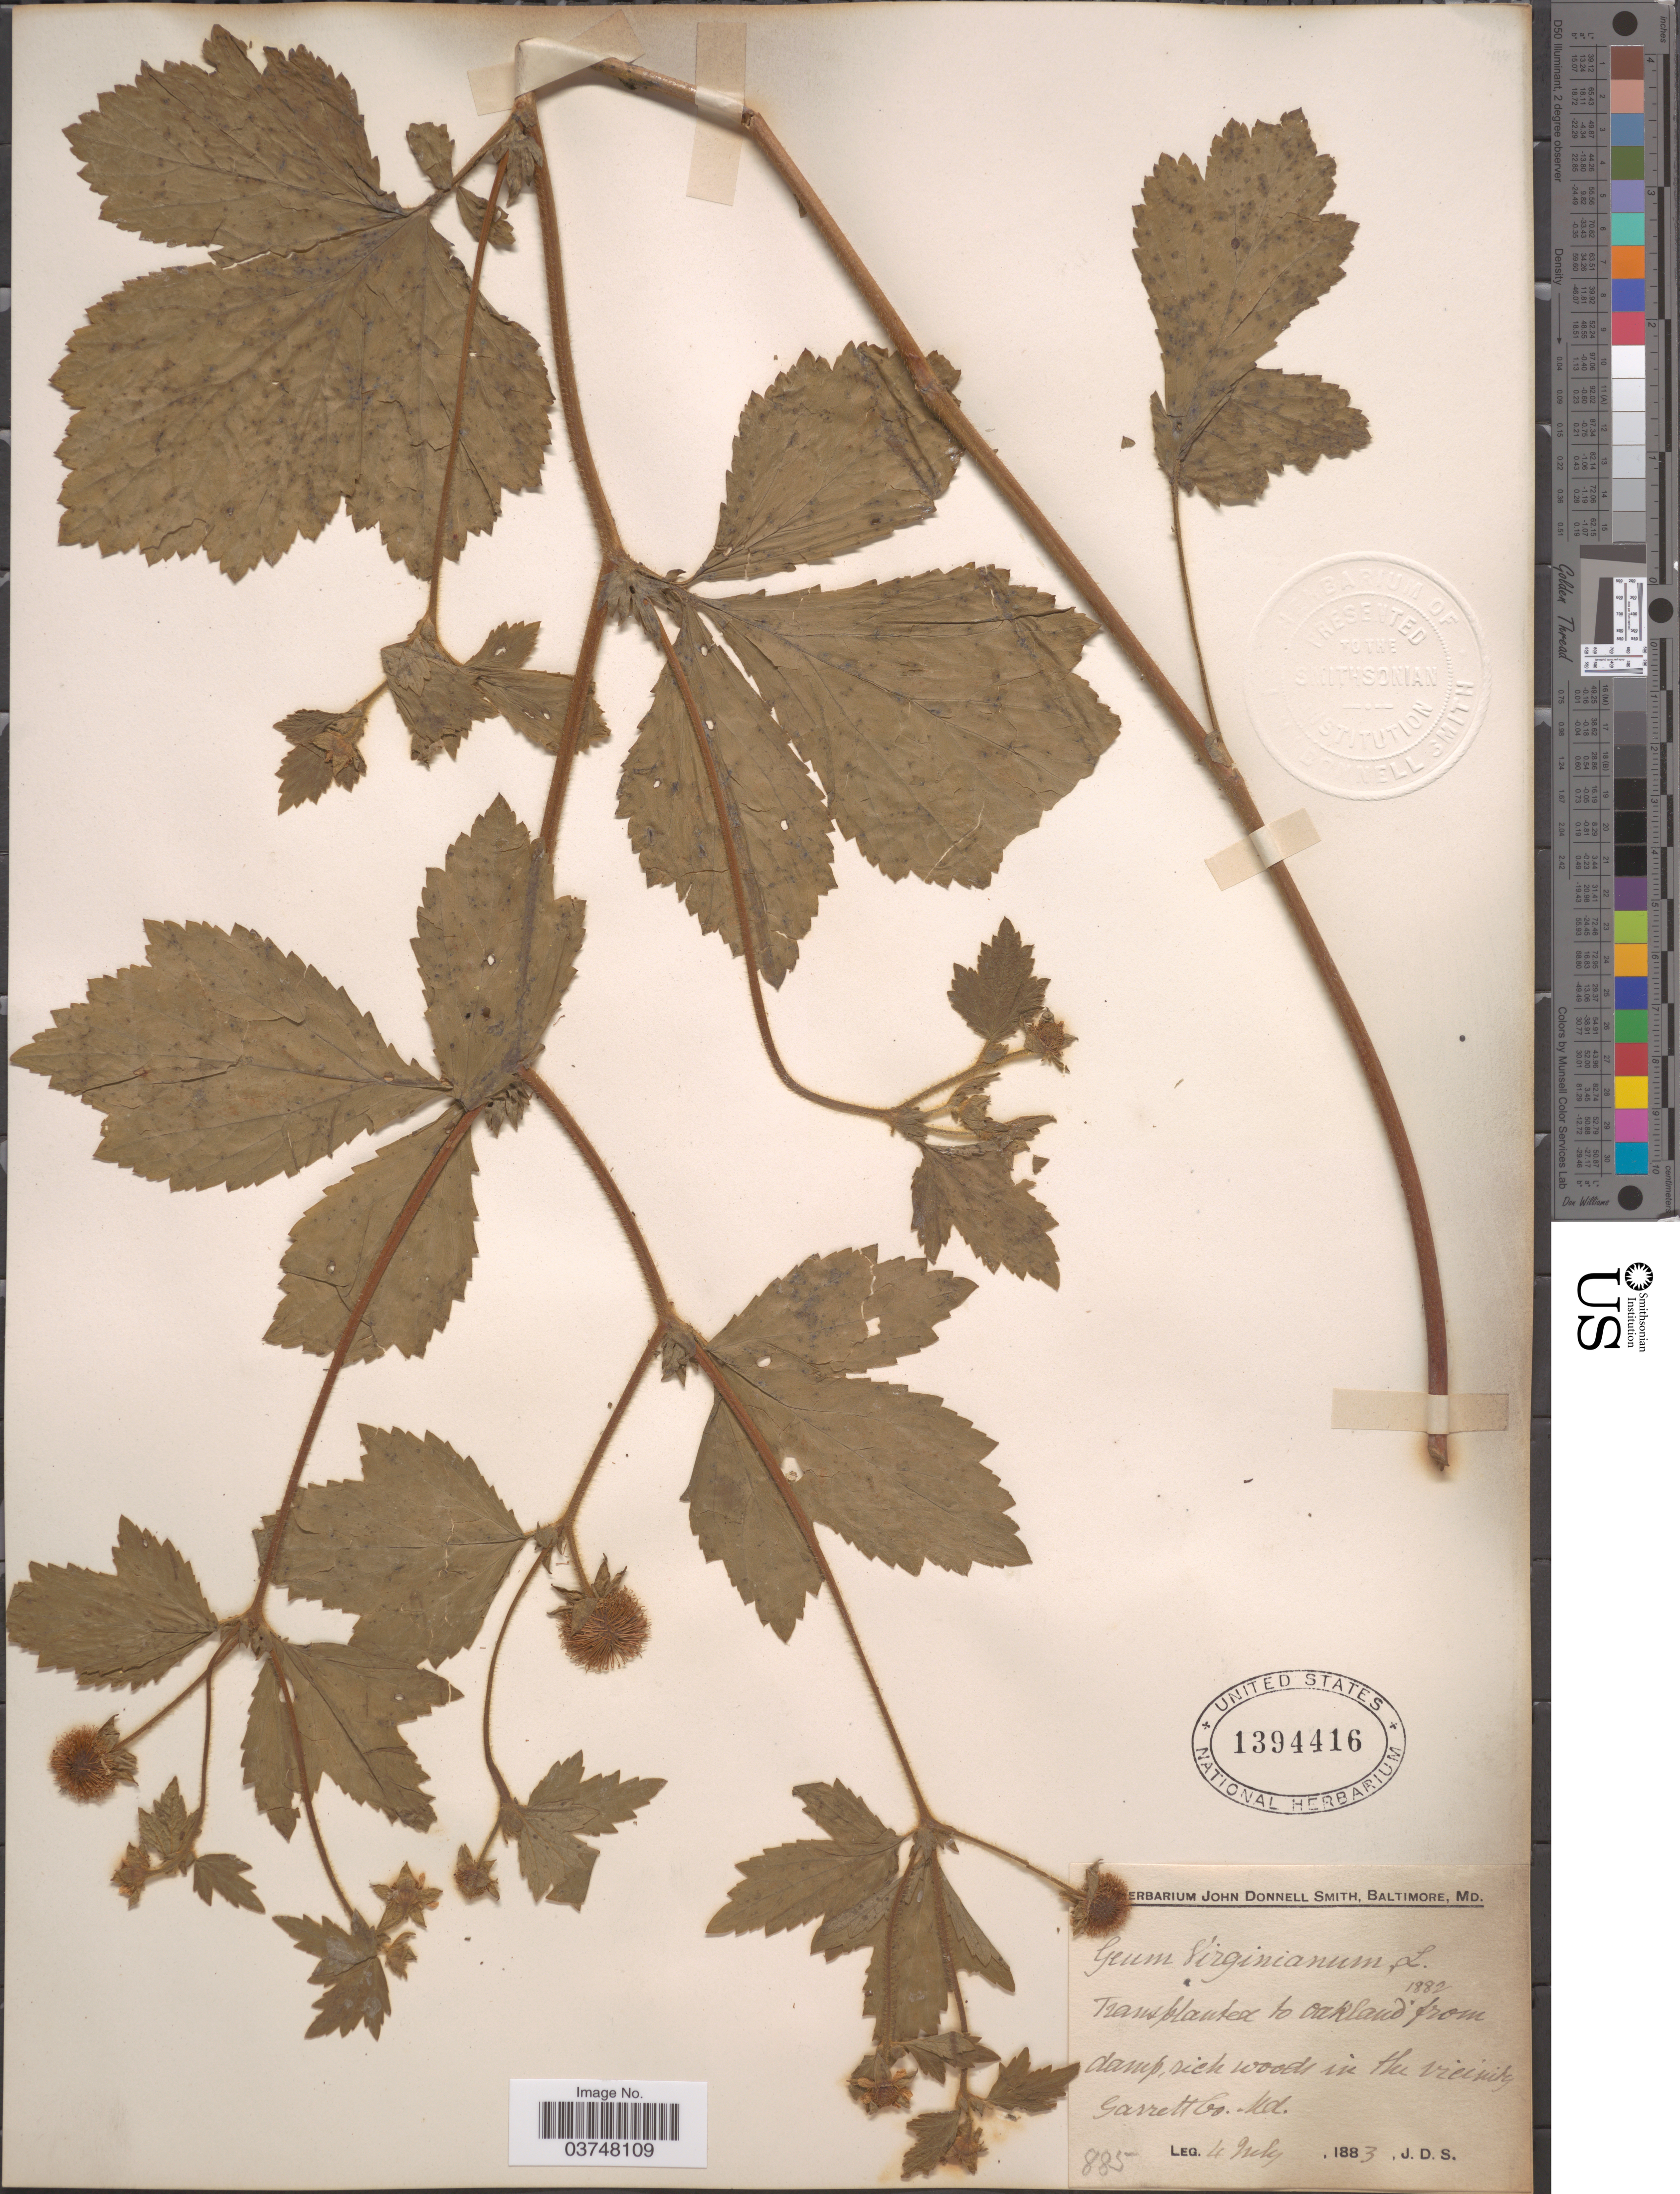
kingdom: Plantae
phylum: Tracheophyta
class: Magnoliopsida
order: Rosales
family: Rosaceae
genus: Geum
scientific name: Geum virginianum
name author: L.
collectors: J. Donnell Smith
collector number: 885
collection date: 1883-07-04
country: United States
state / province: Maryland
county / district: Garrett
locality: Oakland. Garrett Co.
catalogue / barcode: US 1394416